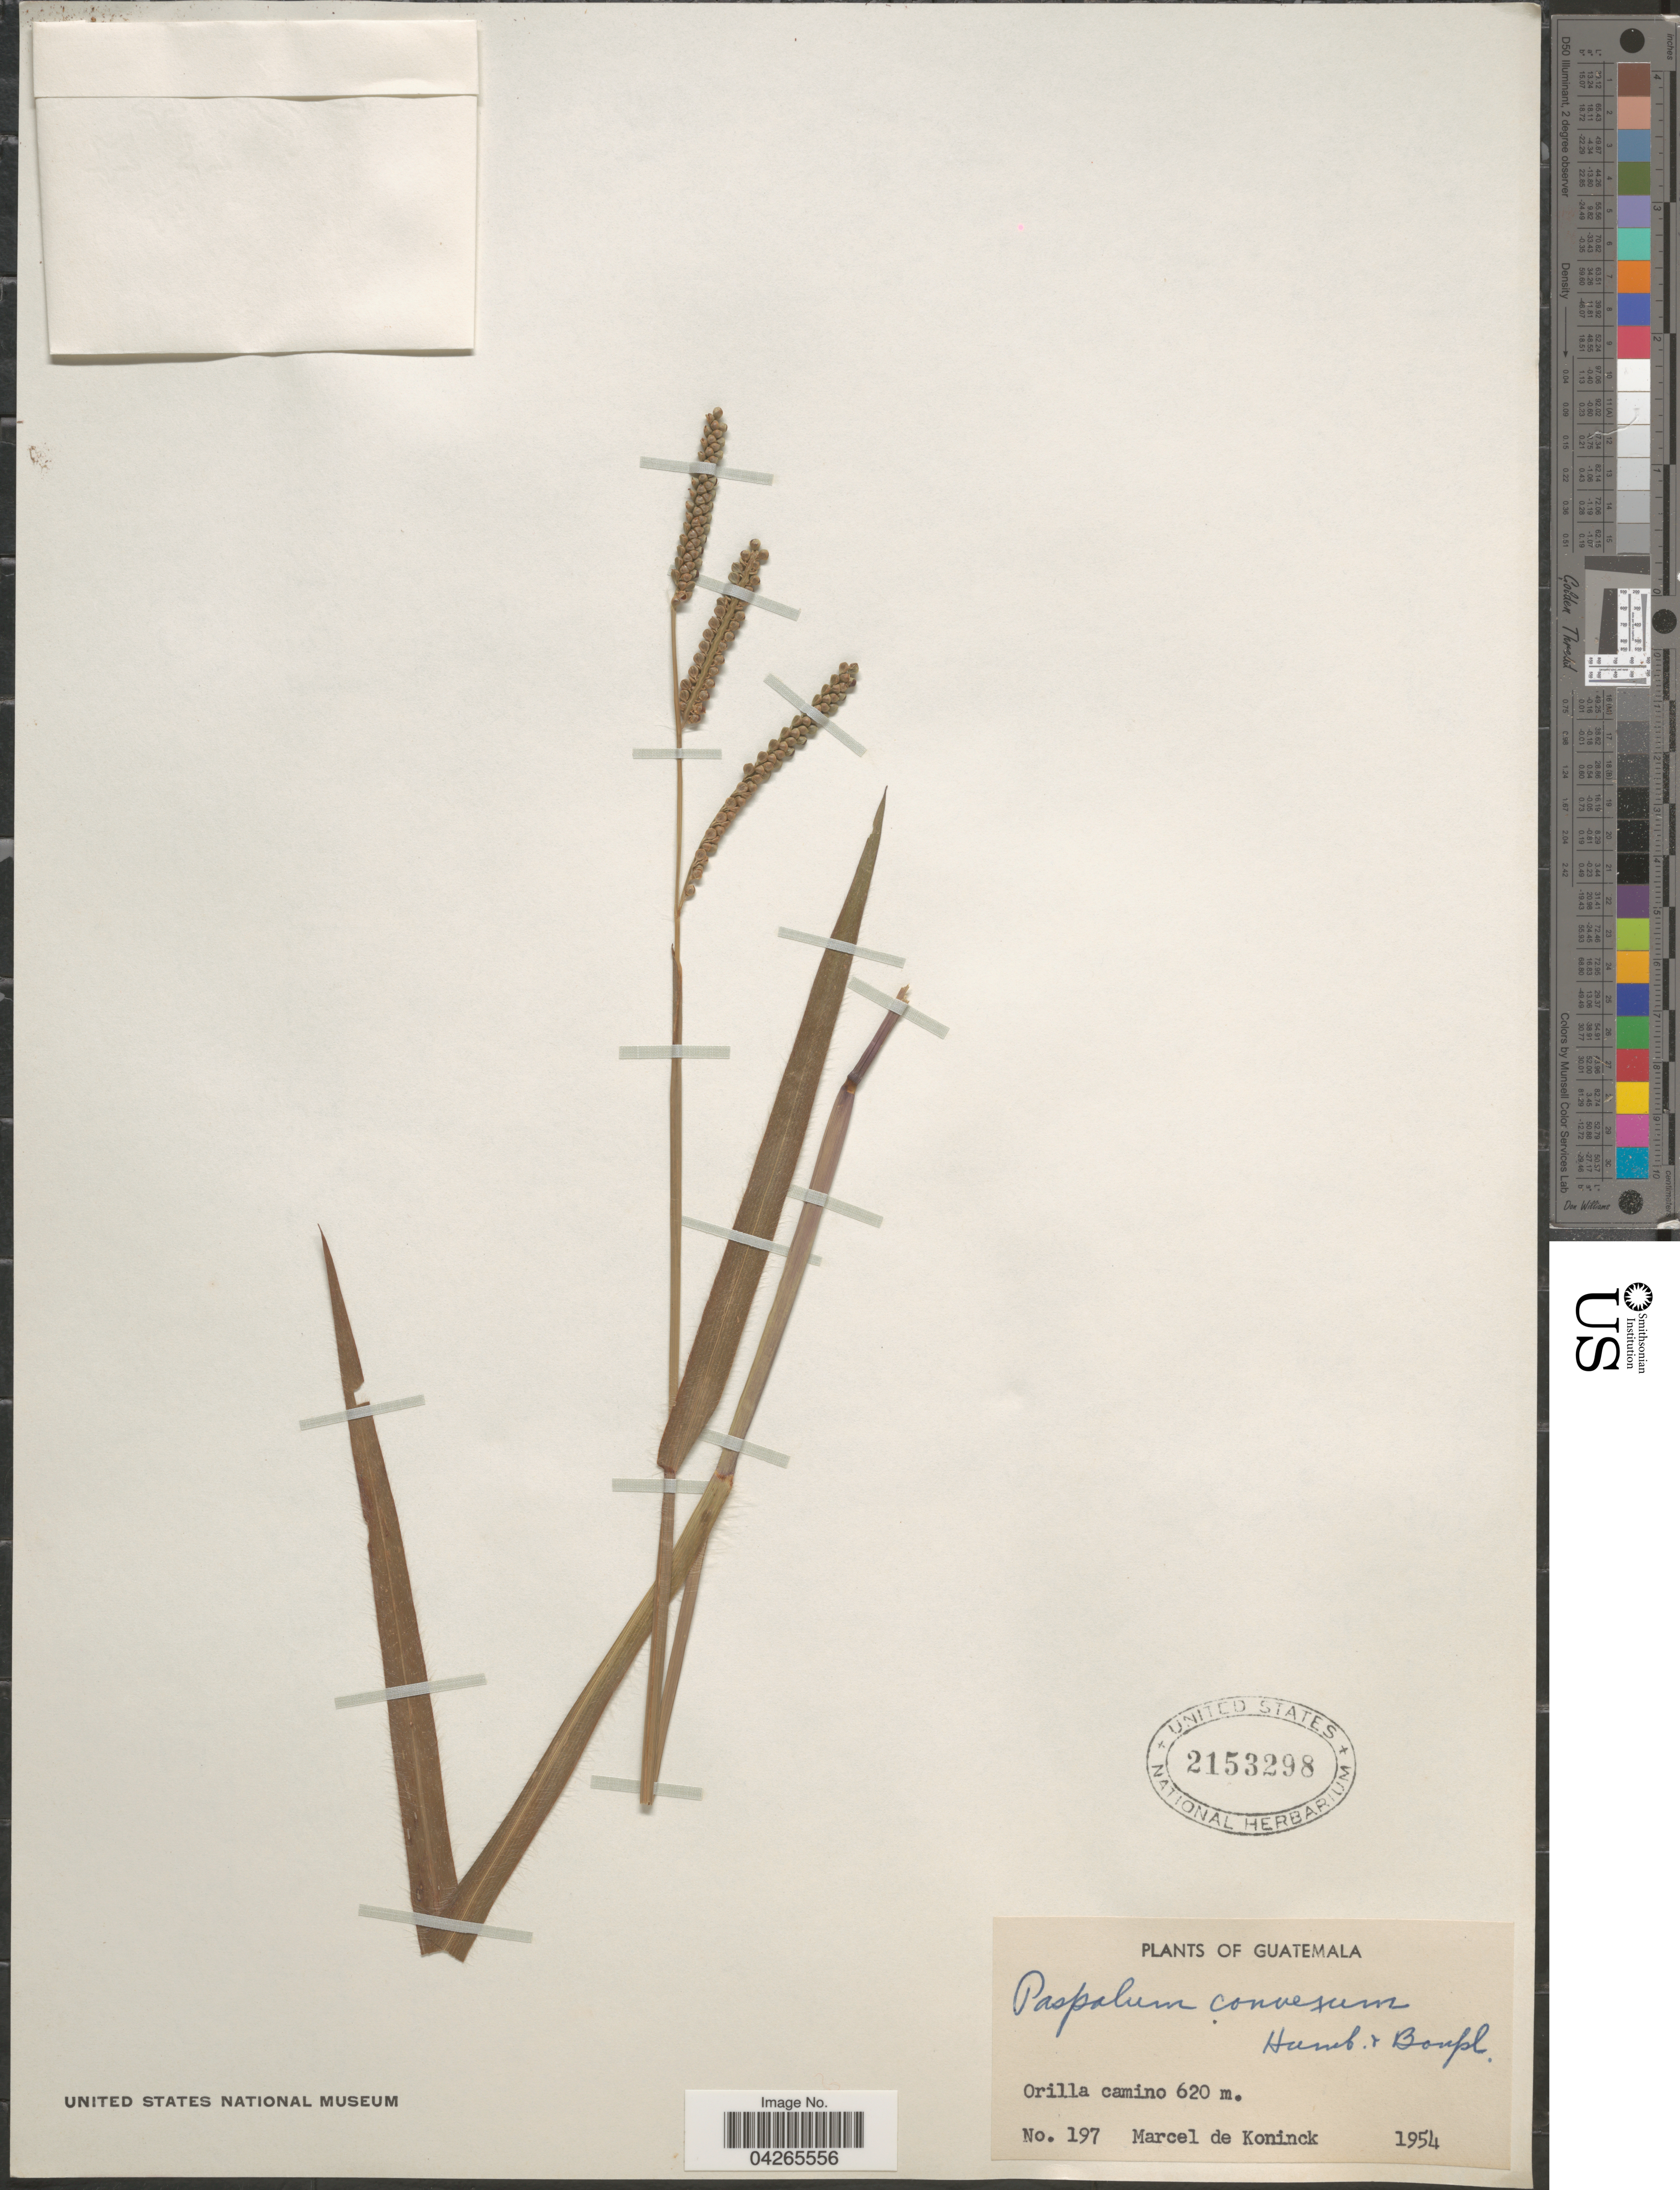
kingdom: Plantae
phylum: Tracheophyta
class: Liliopsida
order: Poales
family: Poaceae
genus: Paspalum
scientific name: Paspalum convexum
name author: Humb. & Bonpl. ex Flüggé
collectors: M. Koninck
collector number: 197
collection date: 1954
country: Guatemala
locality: Orilla camino.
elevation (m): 620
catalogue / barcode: US 2153298